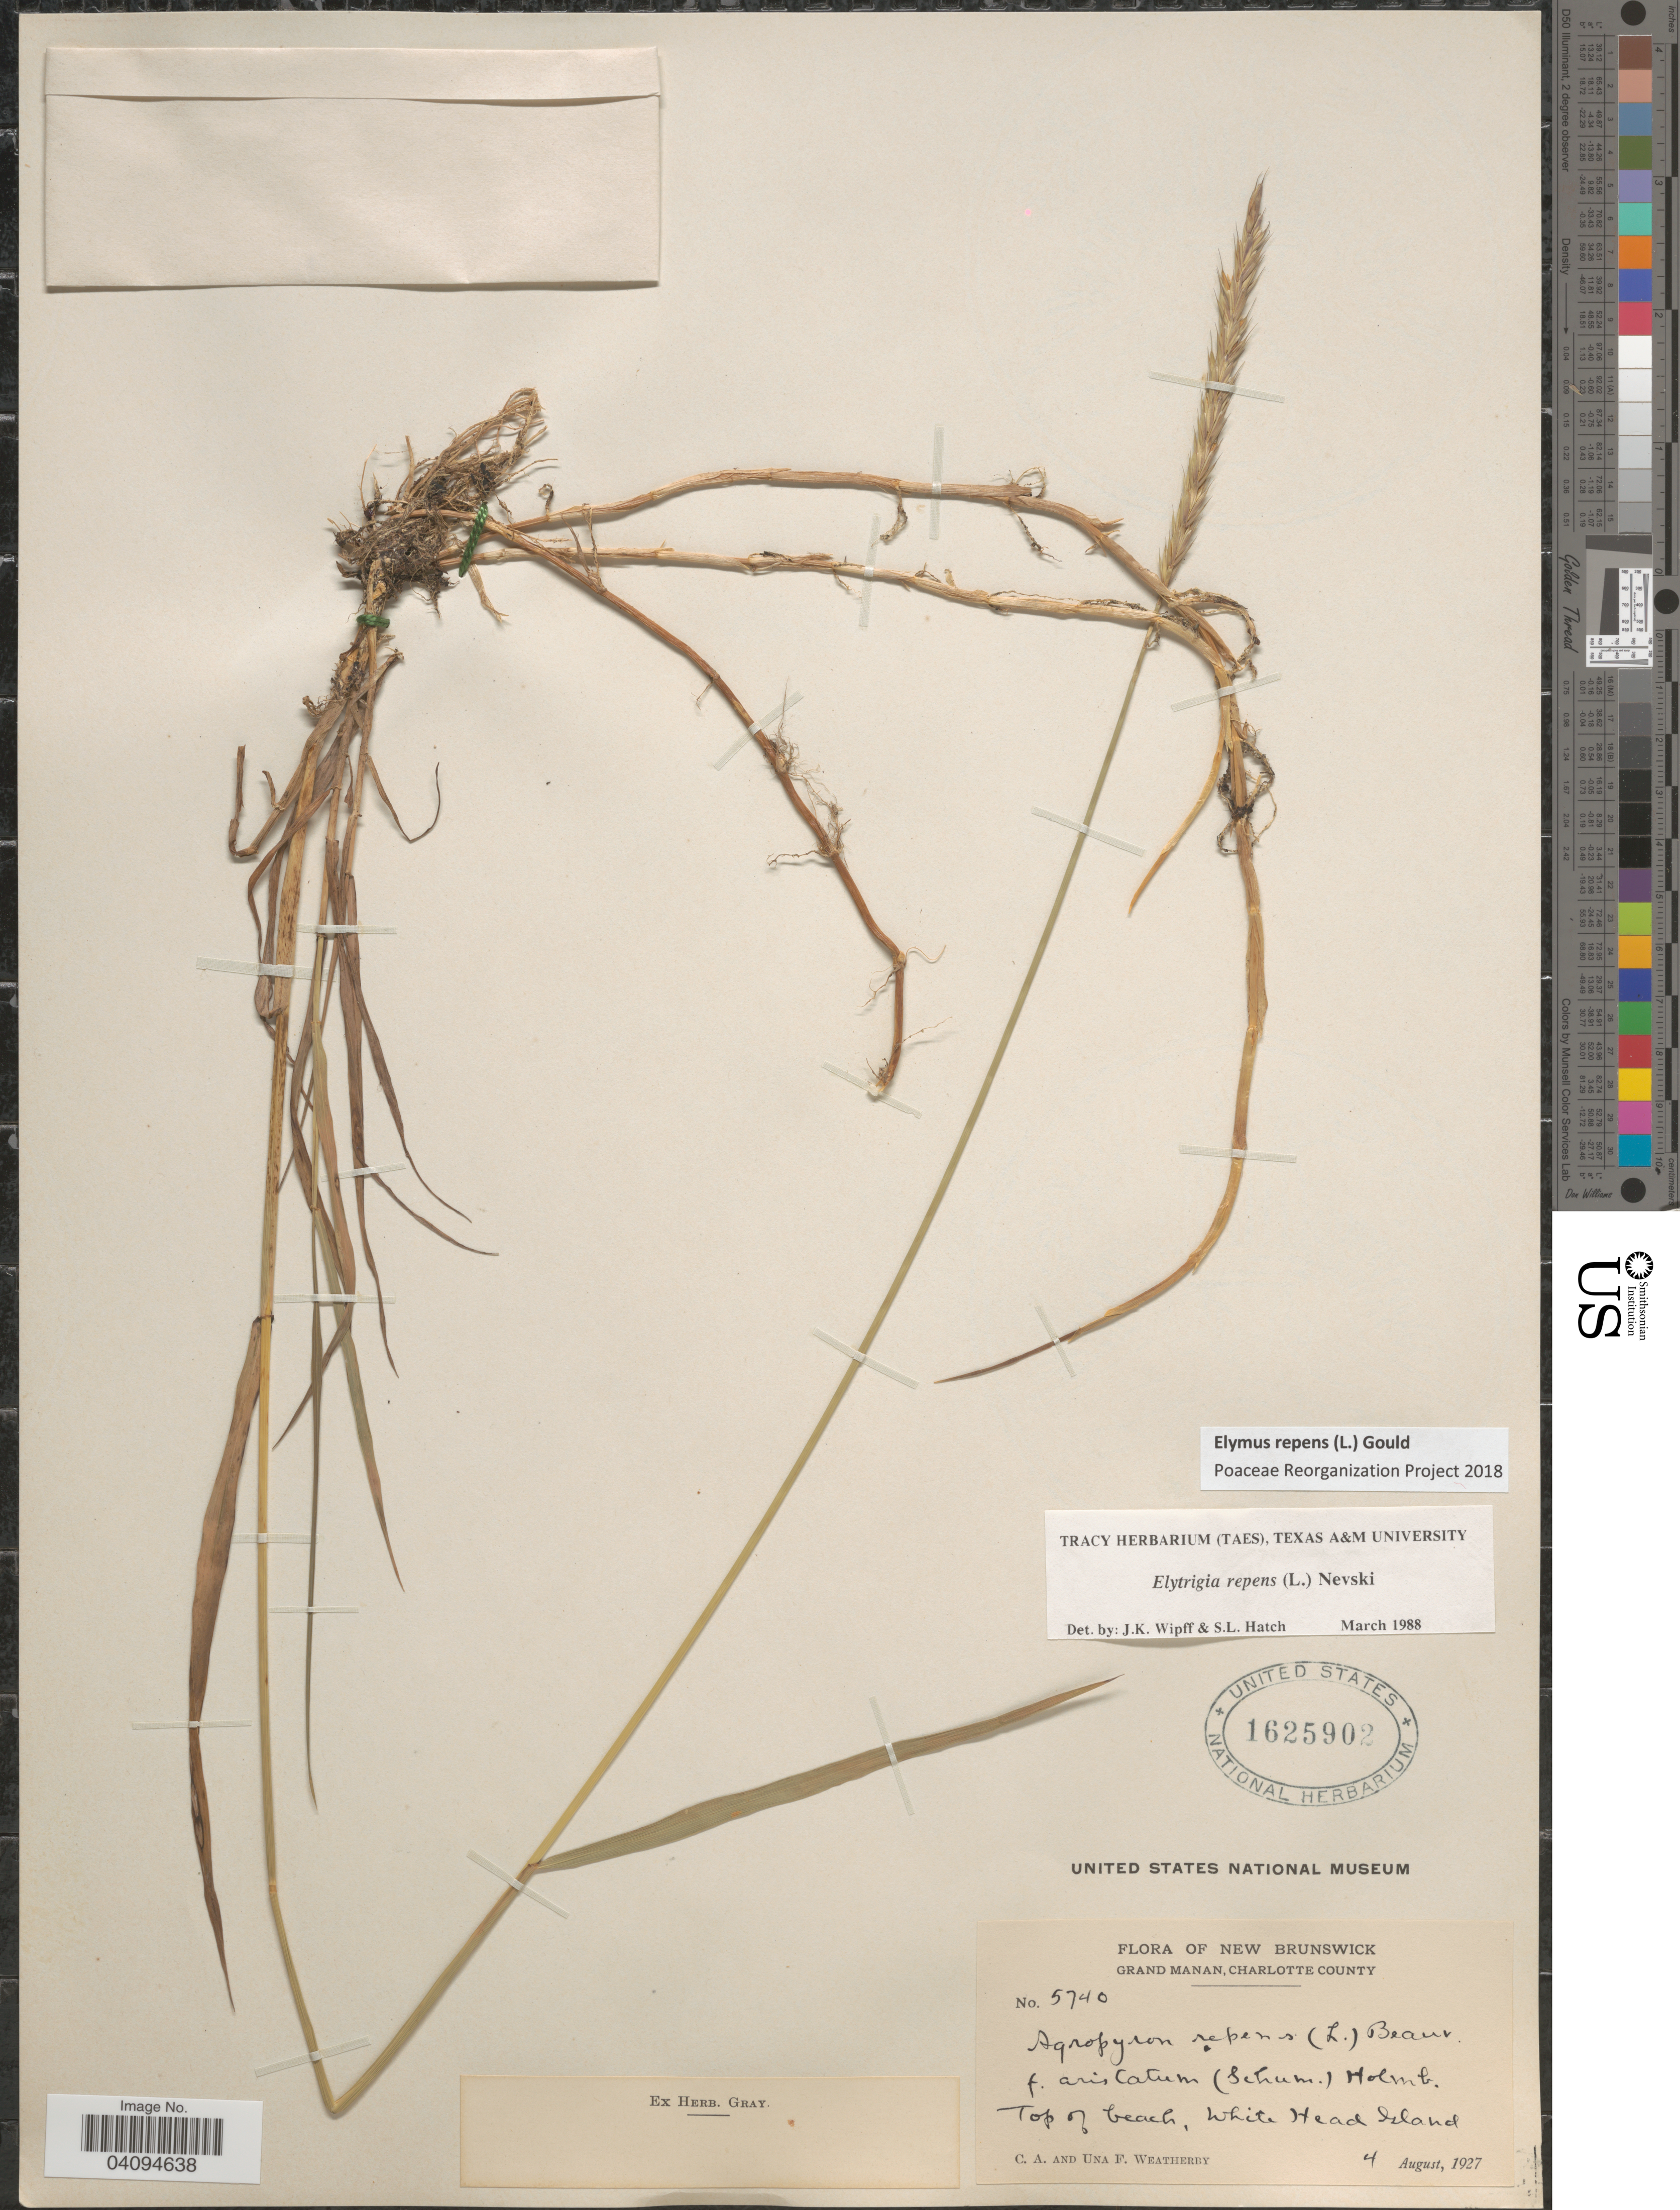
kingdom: Plantae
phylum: Tracheophyta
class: Liliopsida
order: Poales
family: Poaceae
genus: Elymus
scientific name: Elymus repens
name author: (L.) Gould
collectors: C. A. Weatherby & U. Weatherby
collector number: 5740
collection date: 1927-08-04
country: Canada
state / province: New Brunswick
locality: Grand Manan, Charlotte County. Top of beach, White Head Island.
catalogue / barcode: US 1625902